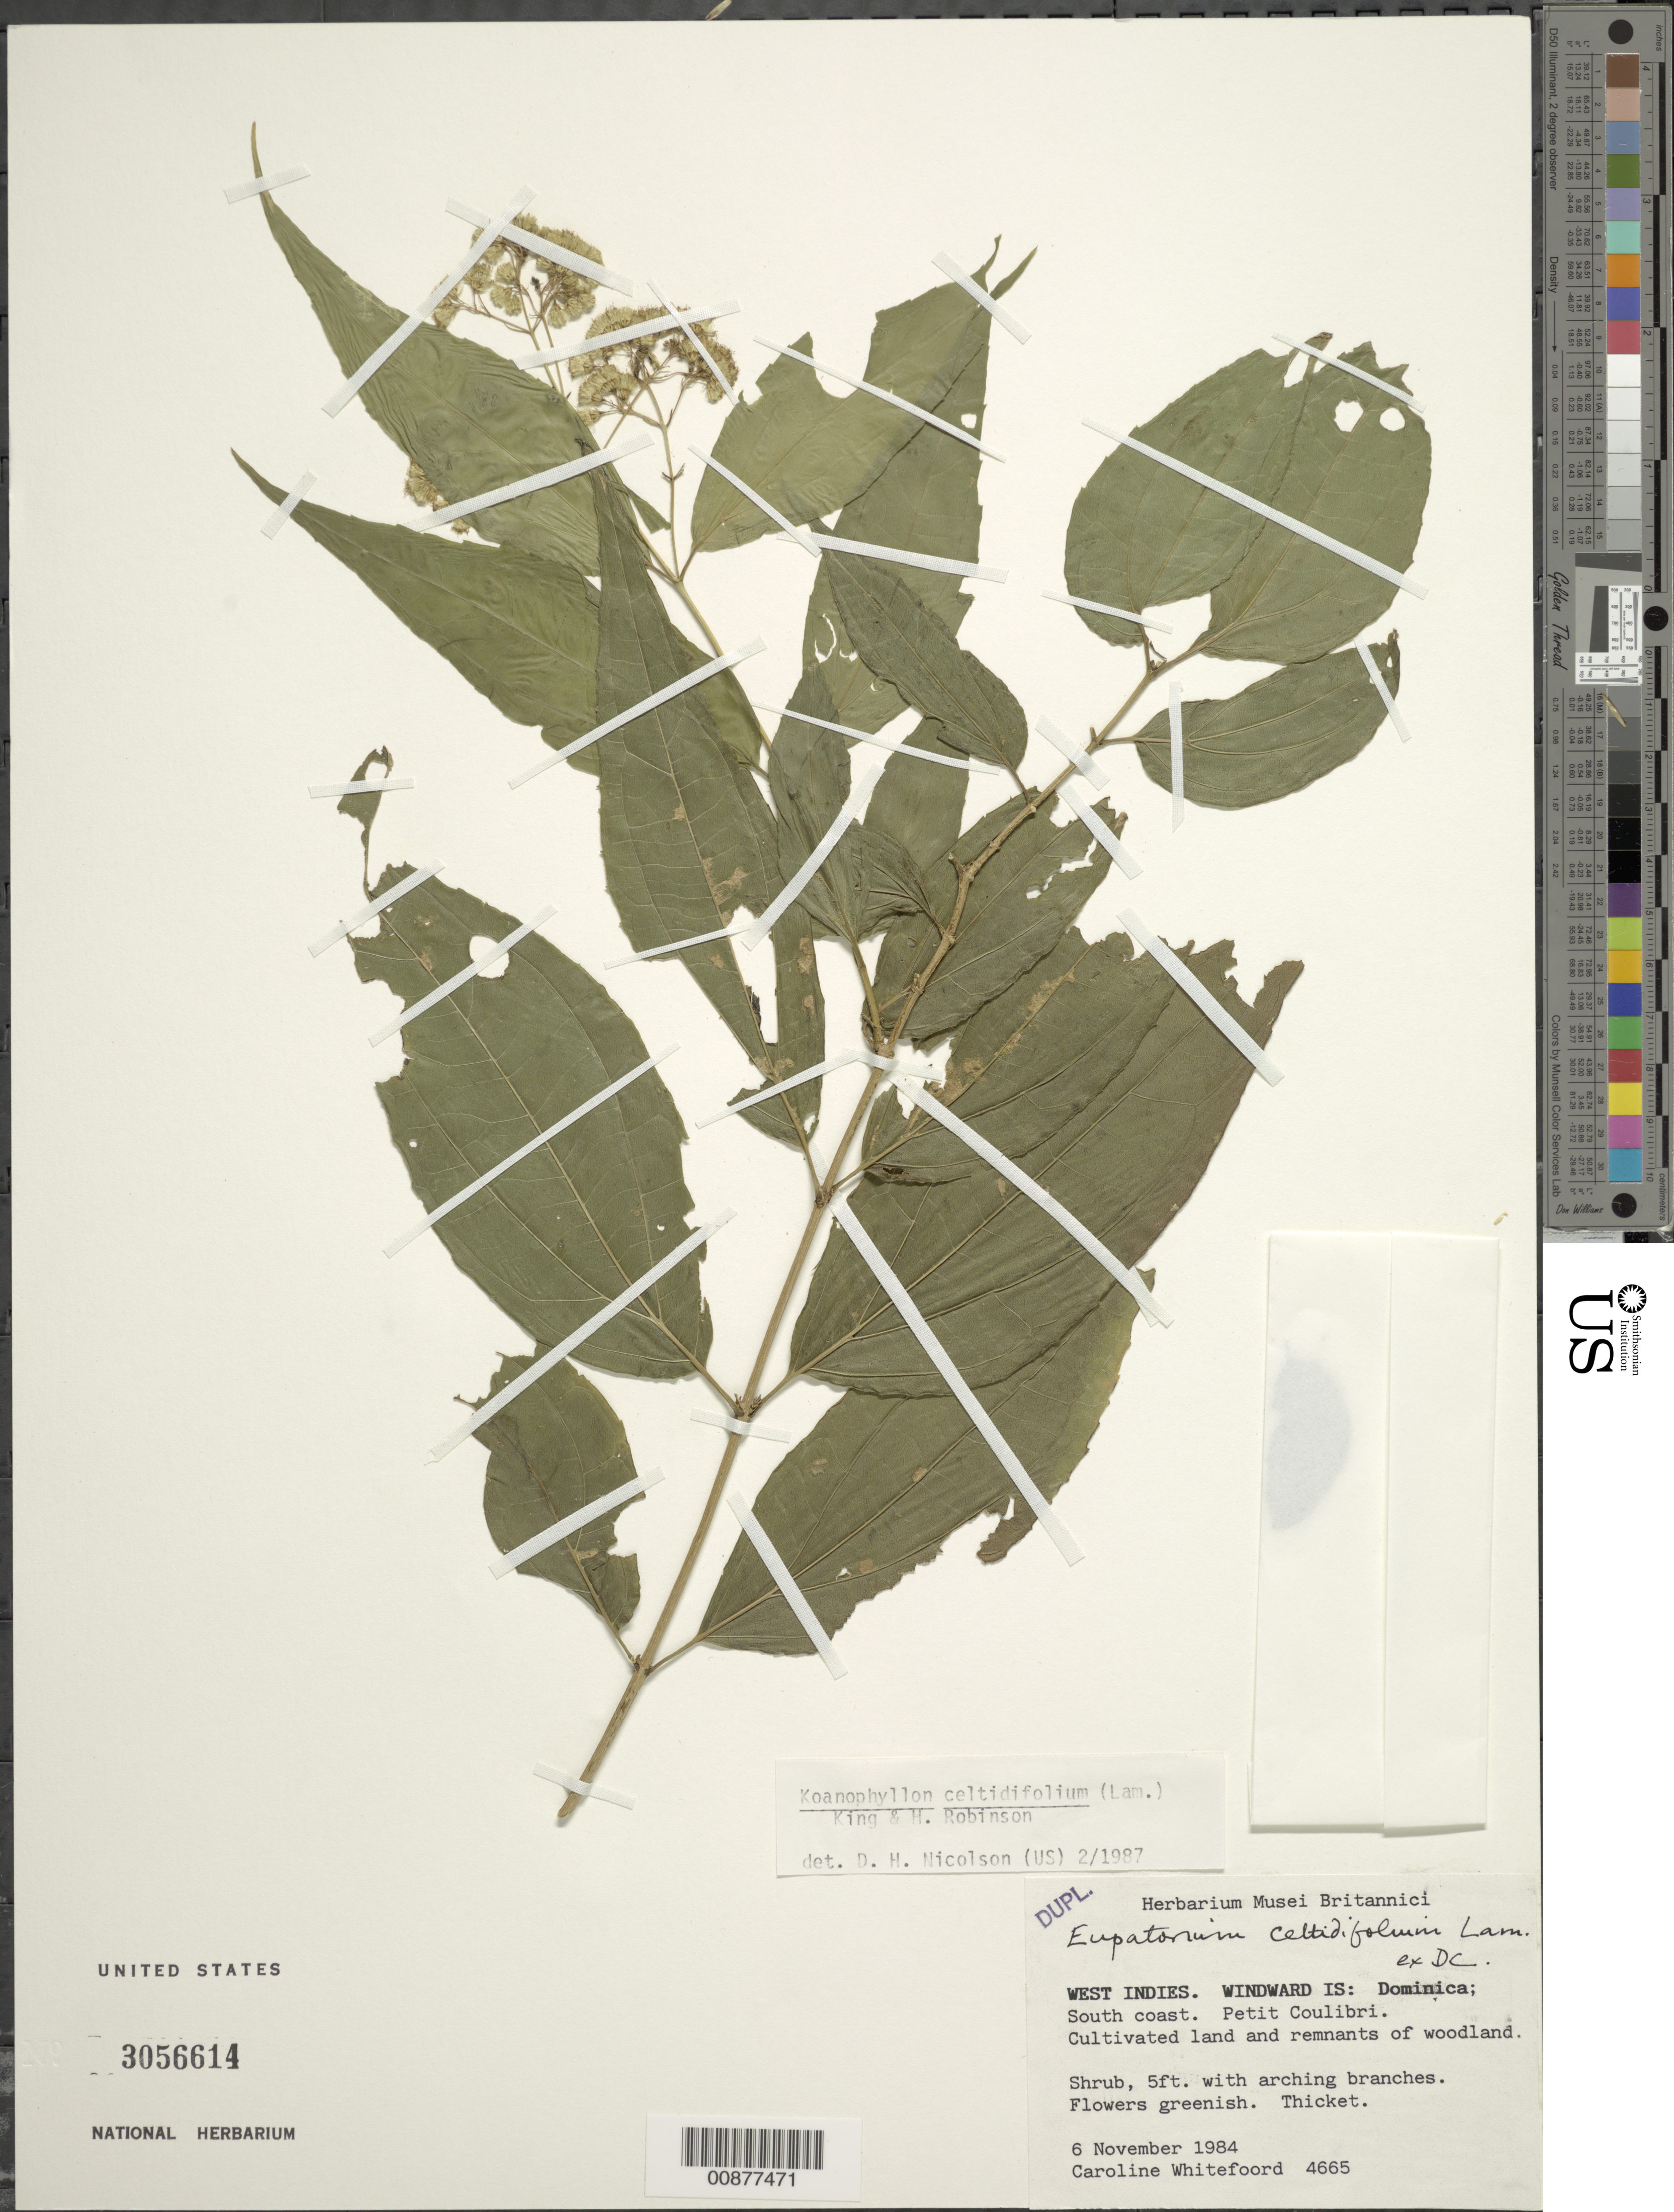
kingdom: Plantae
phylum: Tracheophyta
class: Magnoliopsida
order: Asterales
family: Asteraceae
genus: Koanophyllon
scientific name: Koanophyllon celtidifolium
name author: (Lam.) R.M. King & H. Rob.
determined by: Nicolson, Dan H.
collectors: C. Whitefoord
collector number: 4665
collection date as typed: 06 Nov 1984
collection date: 1984-11-06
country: Dominica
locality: South coast. Petit Coulibri.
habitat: Cultivated land and remnants of woodland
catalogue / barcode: US 3056614